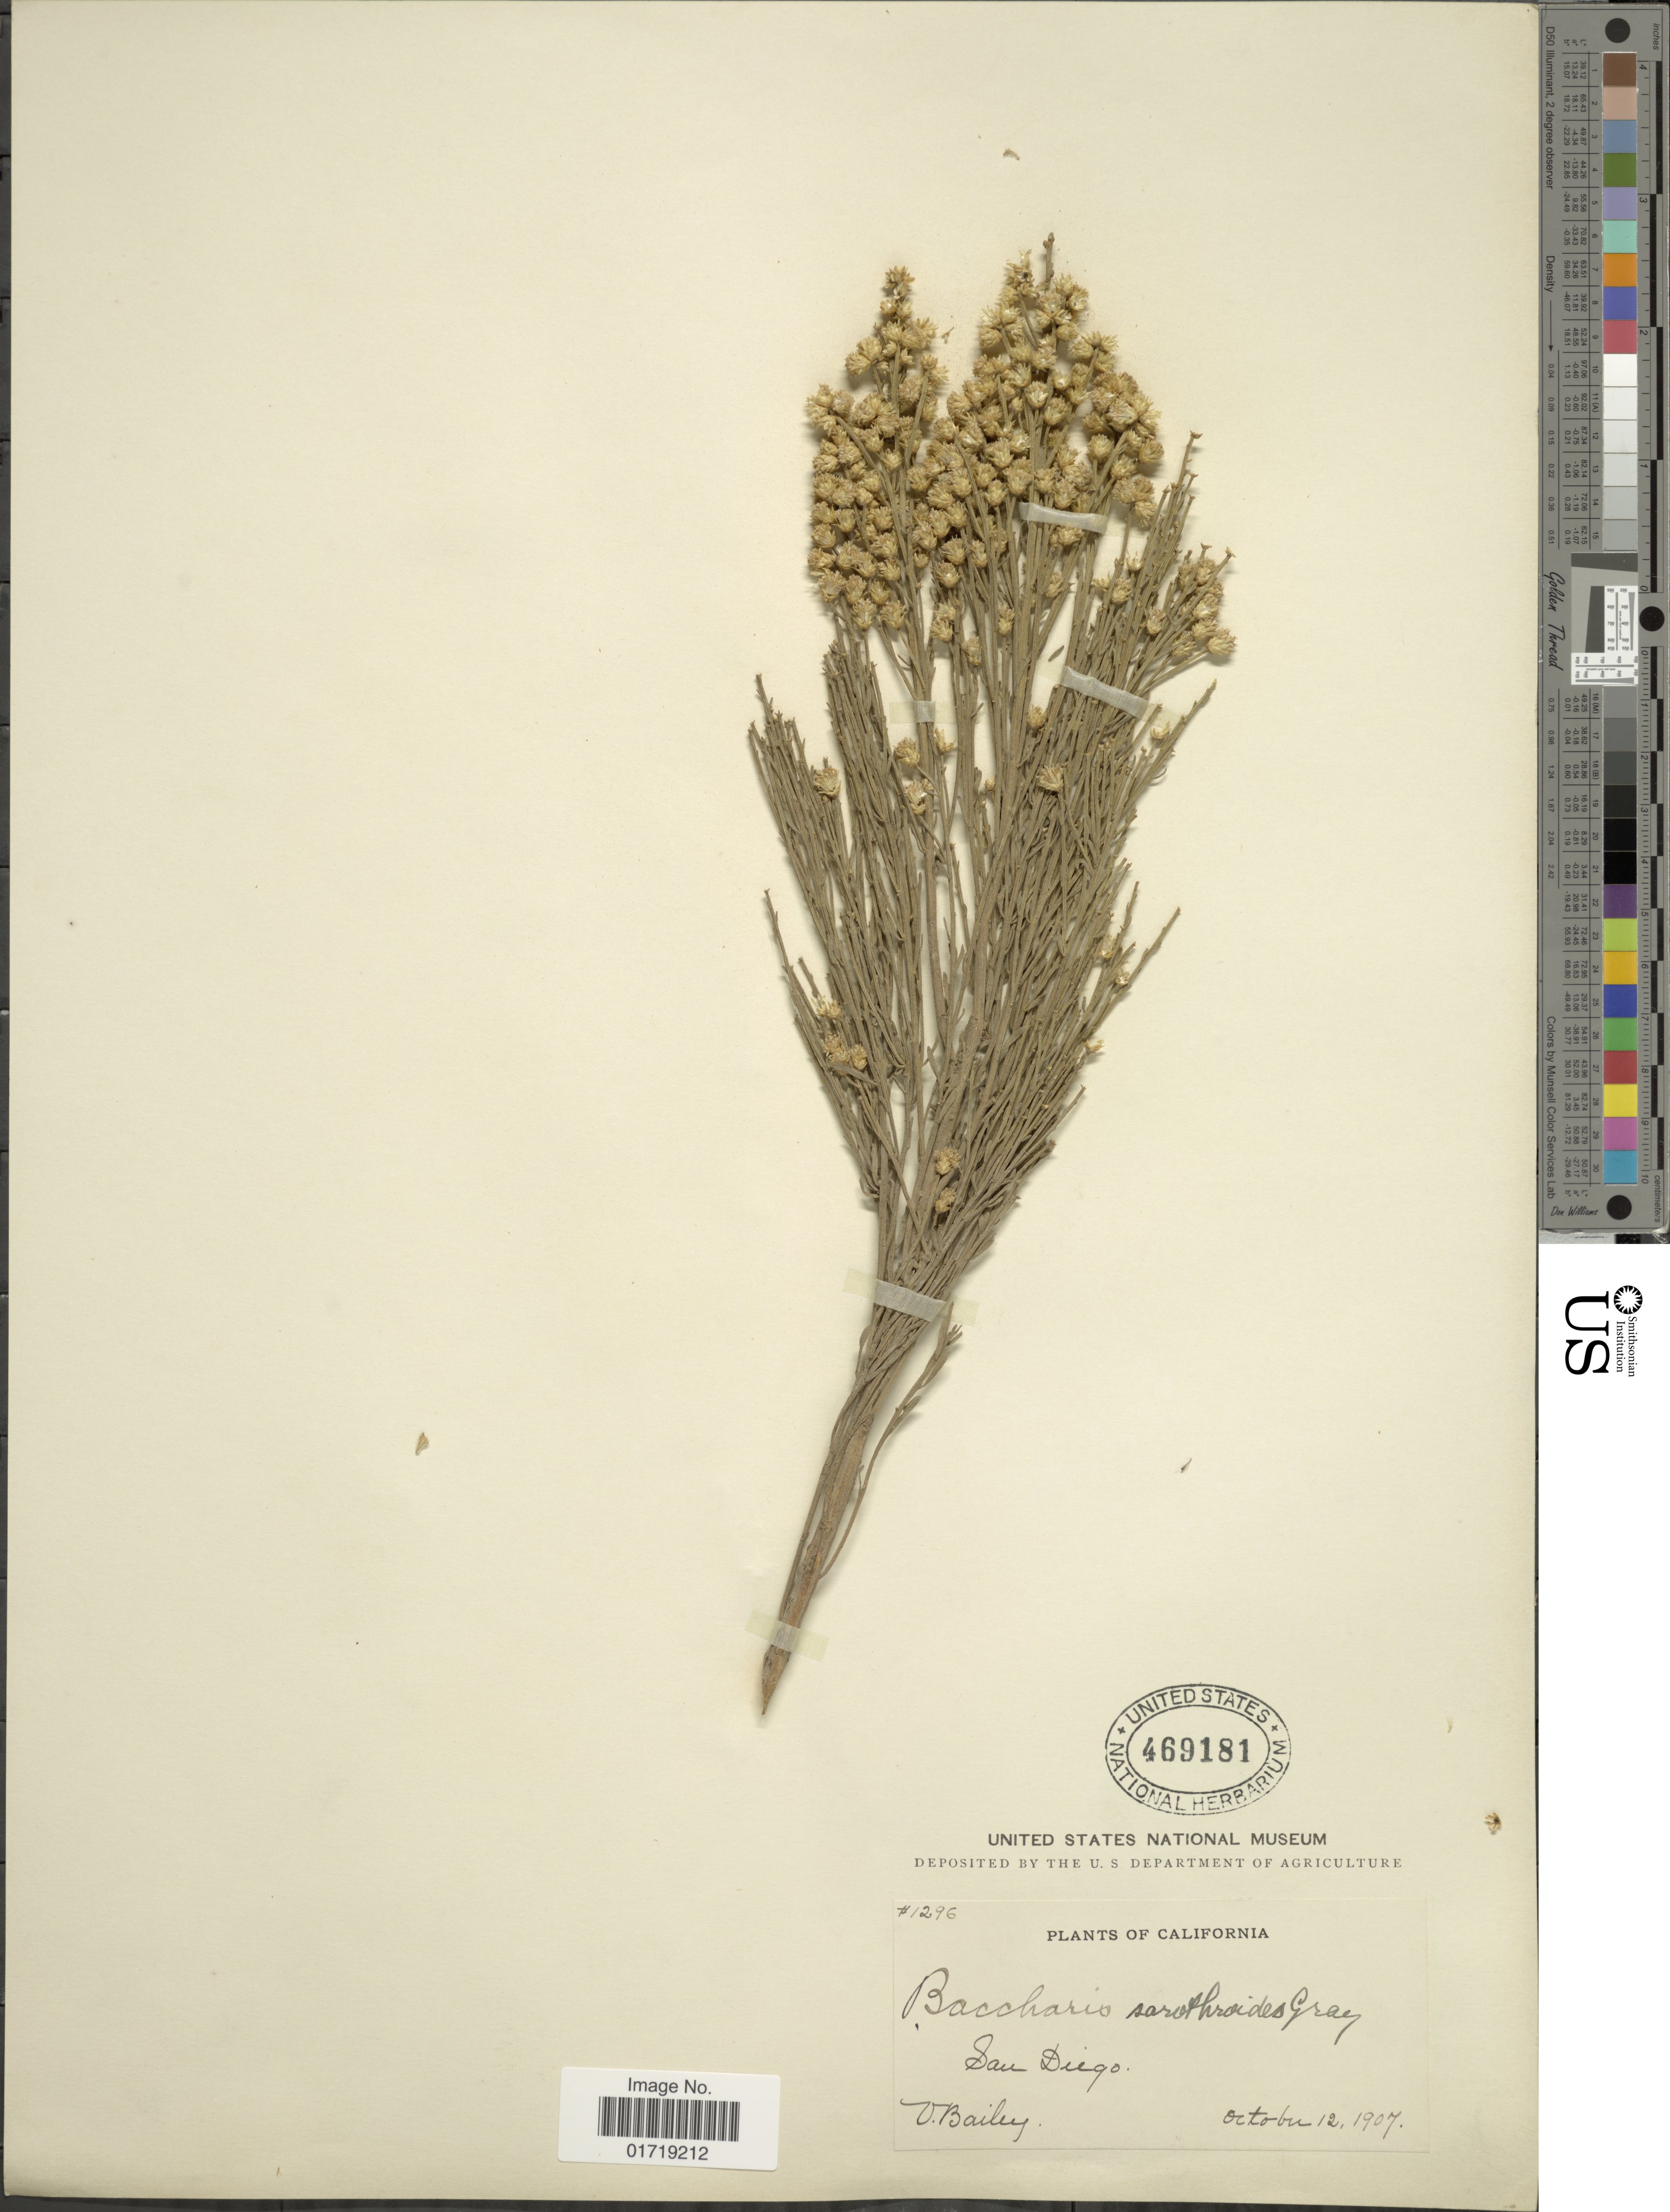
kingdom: Plantae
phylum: Tracheophyta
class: Magnoliopsida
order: Asterales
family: Asteraceae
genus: Baccharis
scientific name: Baccharis sarothroides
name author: A. Gray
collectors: V. L. Bailey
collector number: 1296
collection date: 1907-10-12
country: United States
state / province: California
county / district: San Diego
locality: San Diego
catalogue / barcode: US 469181